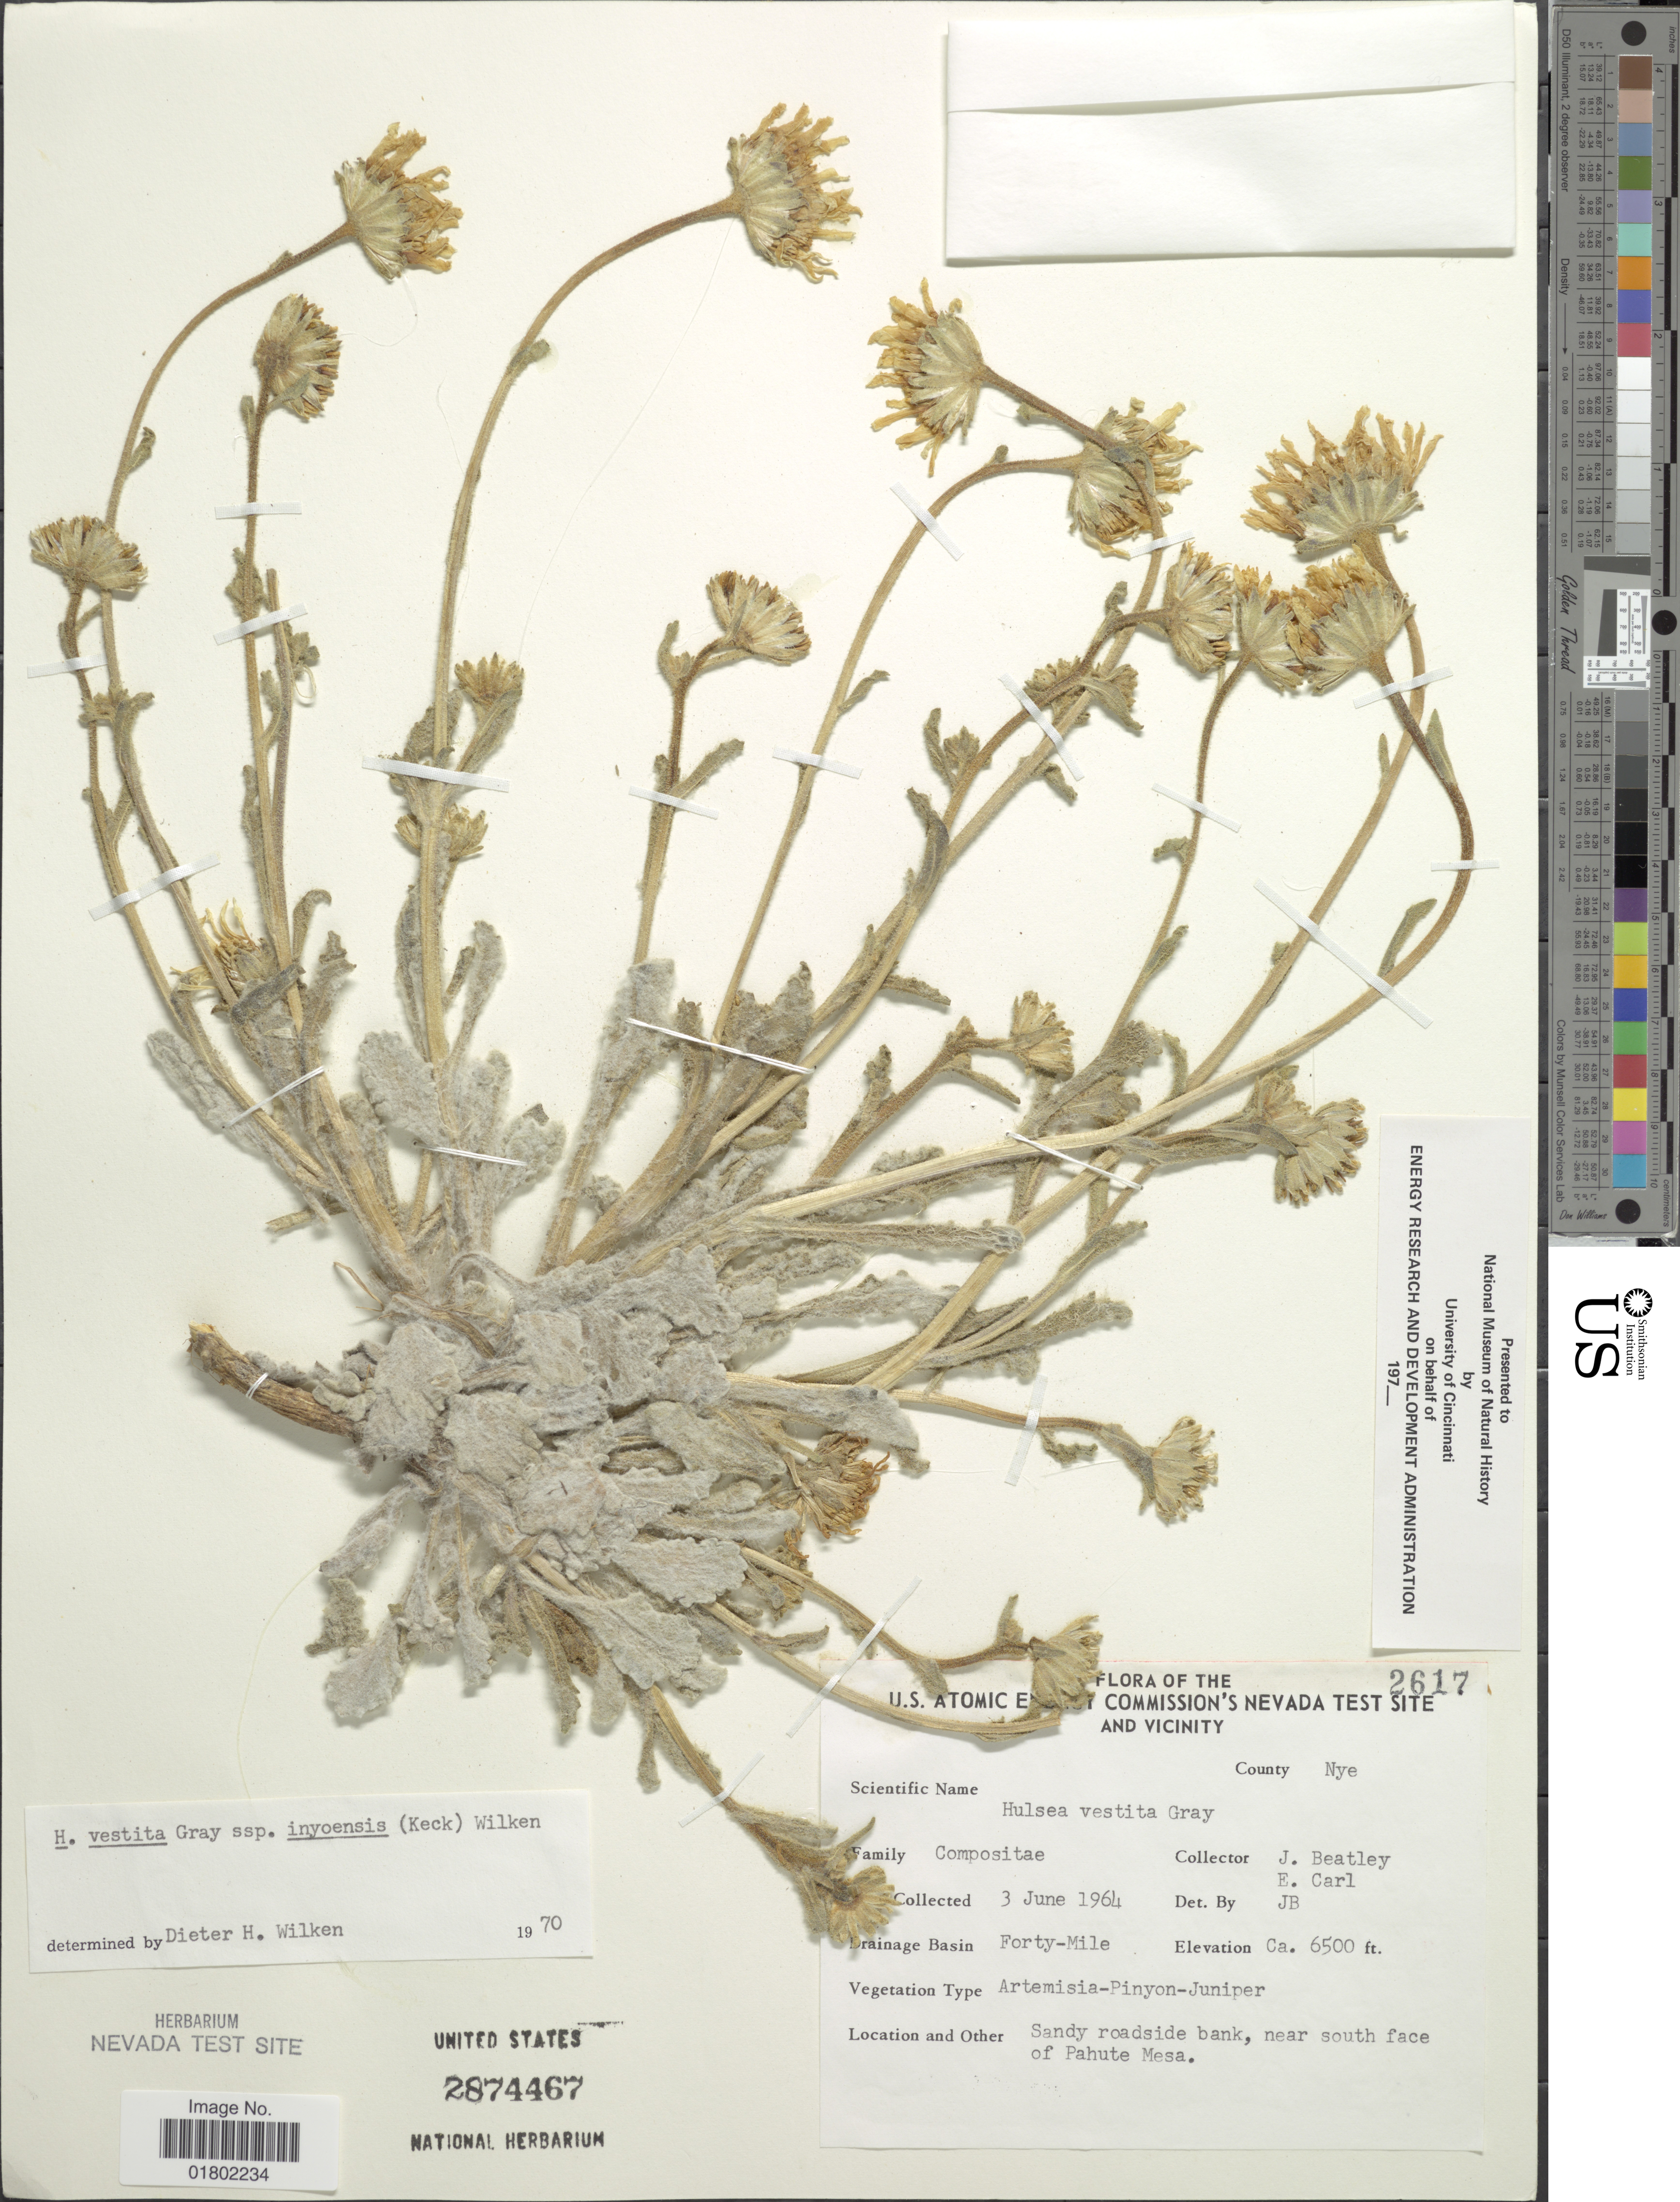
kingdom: Plantae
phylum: Tracheophyta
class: Magnoliopsida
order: Asterales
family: Asteraceae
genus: Hulsea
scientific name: Hulsea vestita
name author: A. Gray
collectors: J. C. Beatley & E. Carl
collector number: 2617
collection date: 1964-06-03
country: United States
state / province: Nevada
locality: U. S. Atomic Energy Commission's Nevada Test Site and Vicinity, County Nye, Forty-Mile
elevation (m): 1981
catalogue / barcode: US 2874467